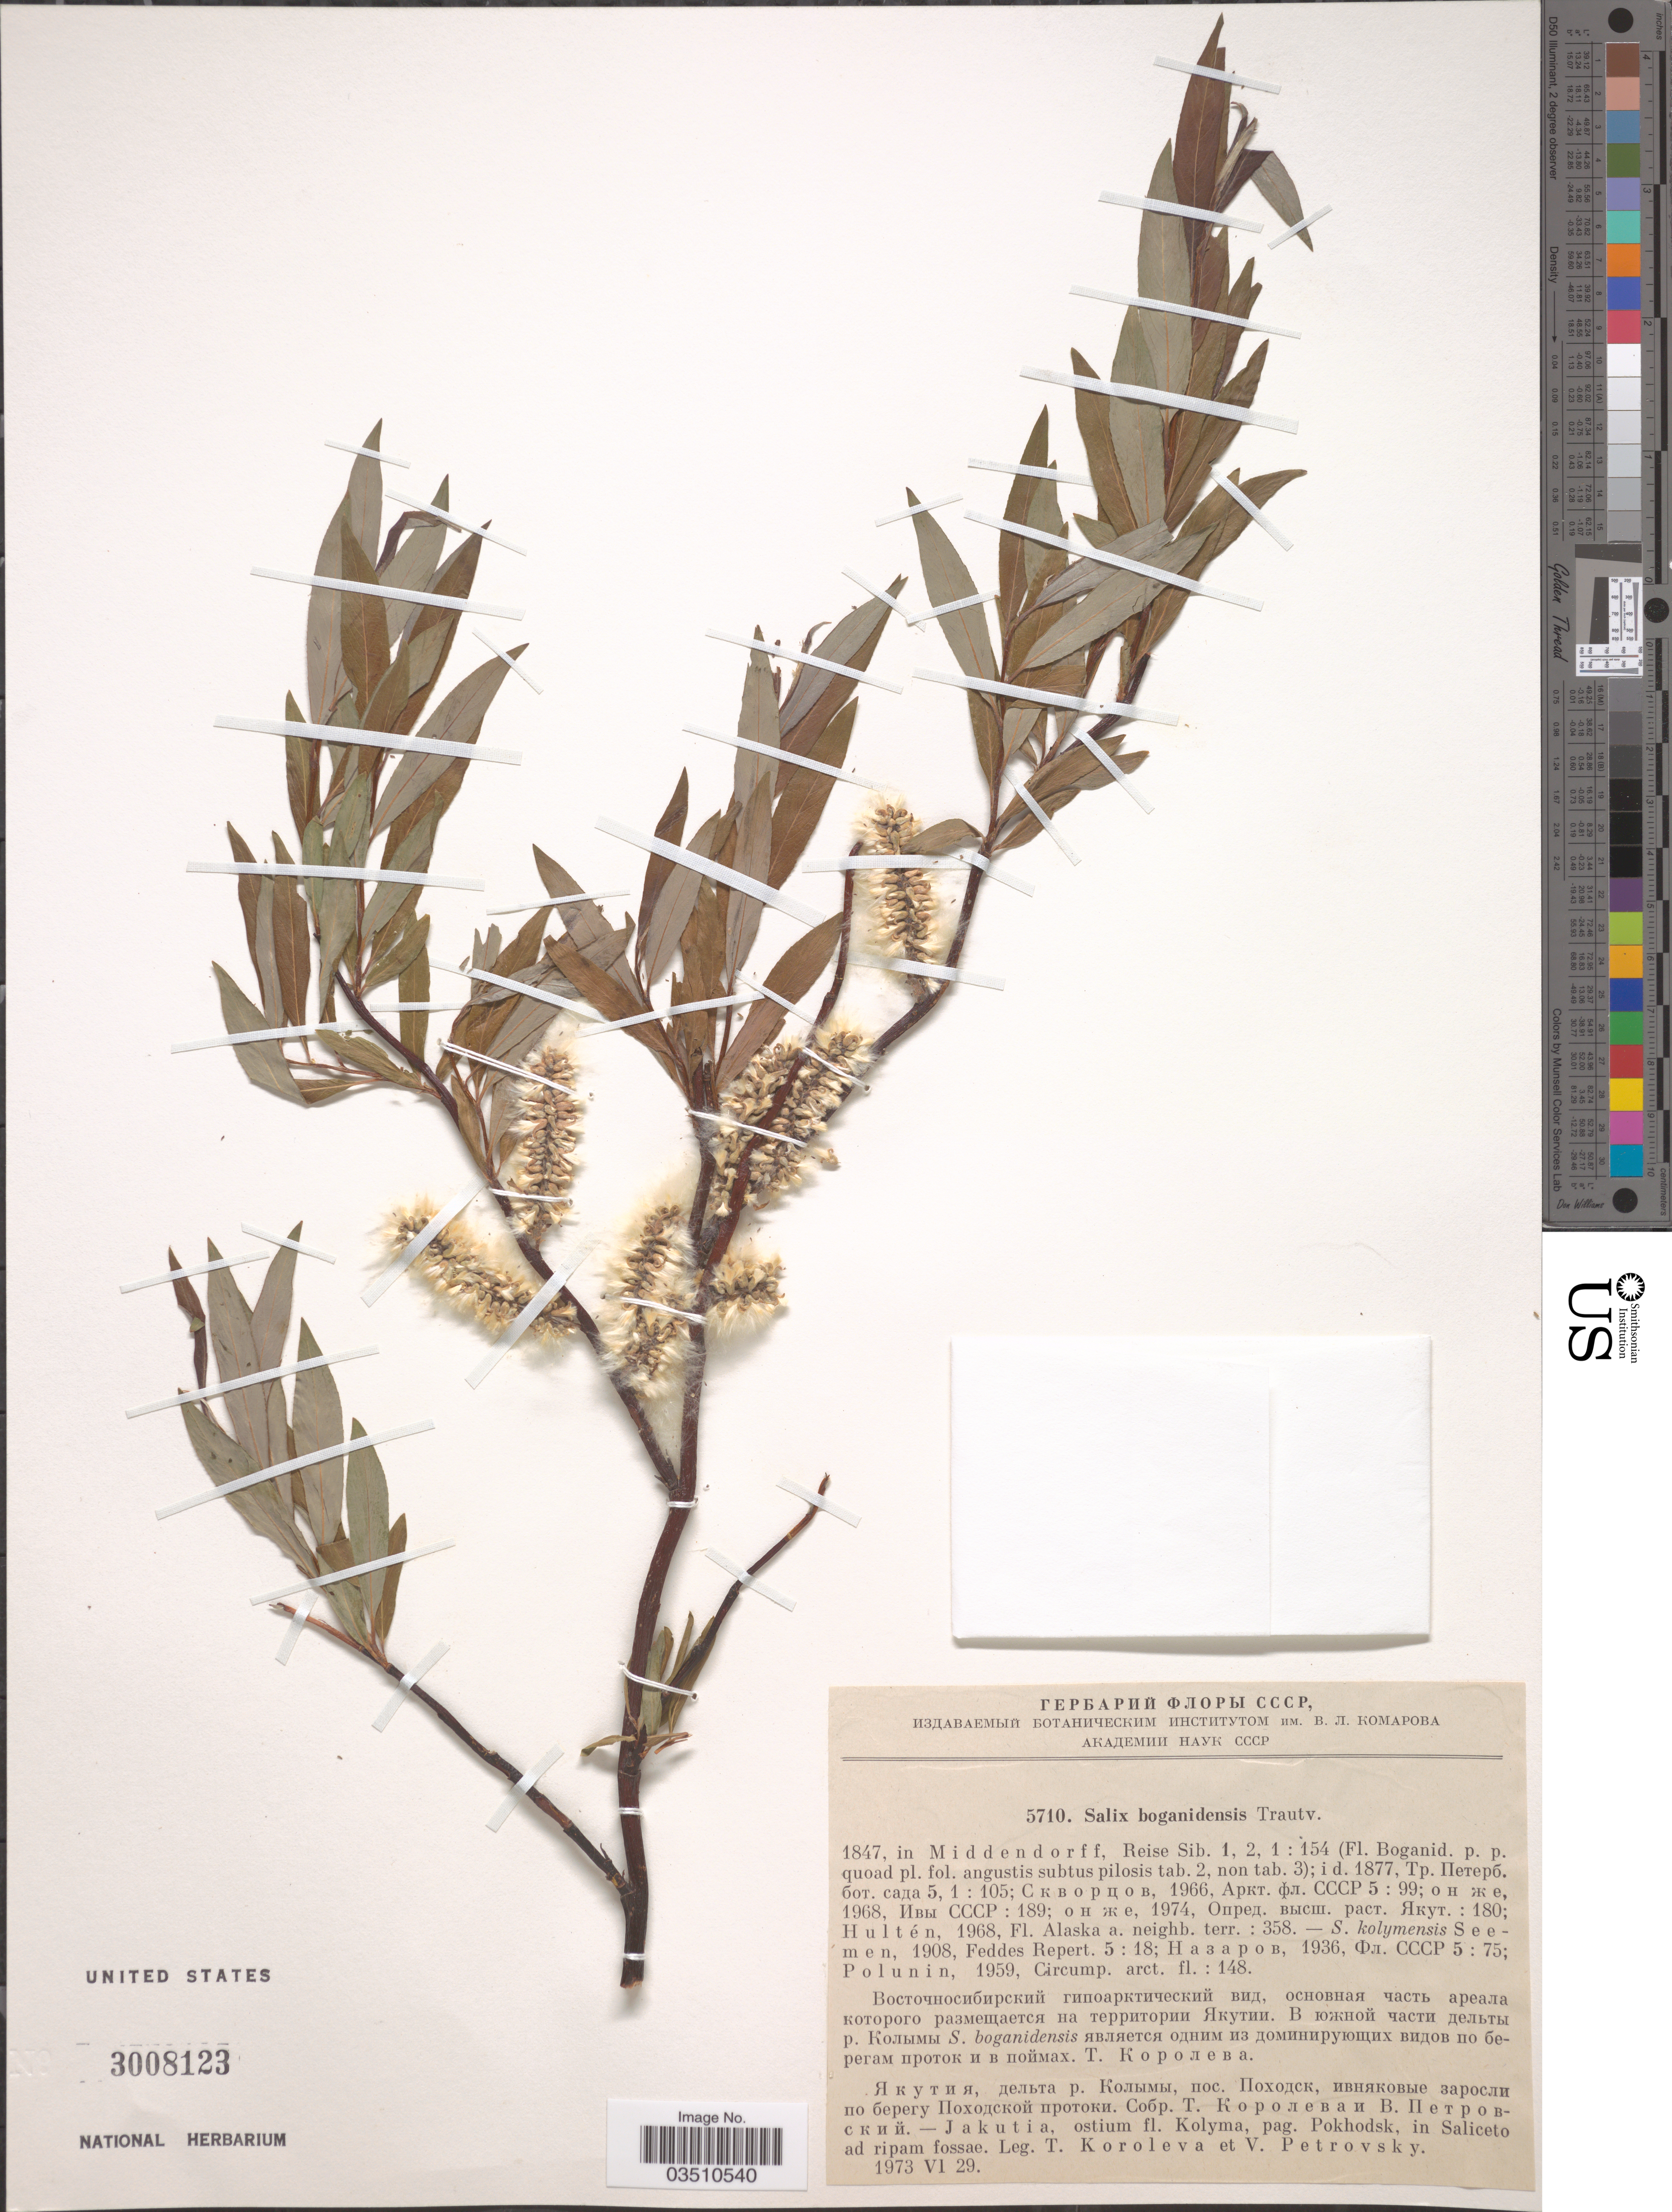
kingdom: Plantae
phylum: Tracheophyta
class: Magnoliopsida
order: Malpighiales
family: Salicaceae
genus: Salix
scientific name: Salix boganidensis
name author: Trautv.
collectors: T. Koroleva & V. Petrovsky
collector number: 5710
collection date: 1973-06-29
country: Russian Federation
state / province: Sakha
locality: Jakutia, ostium fl. Kolyma, pag. Pokhodsk, in Saliceto ad ripam fossae.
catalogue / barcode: US 3008123